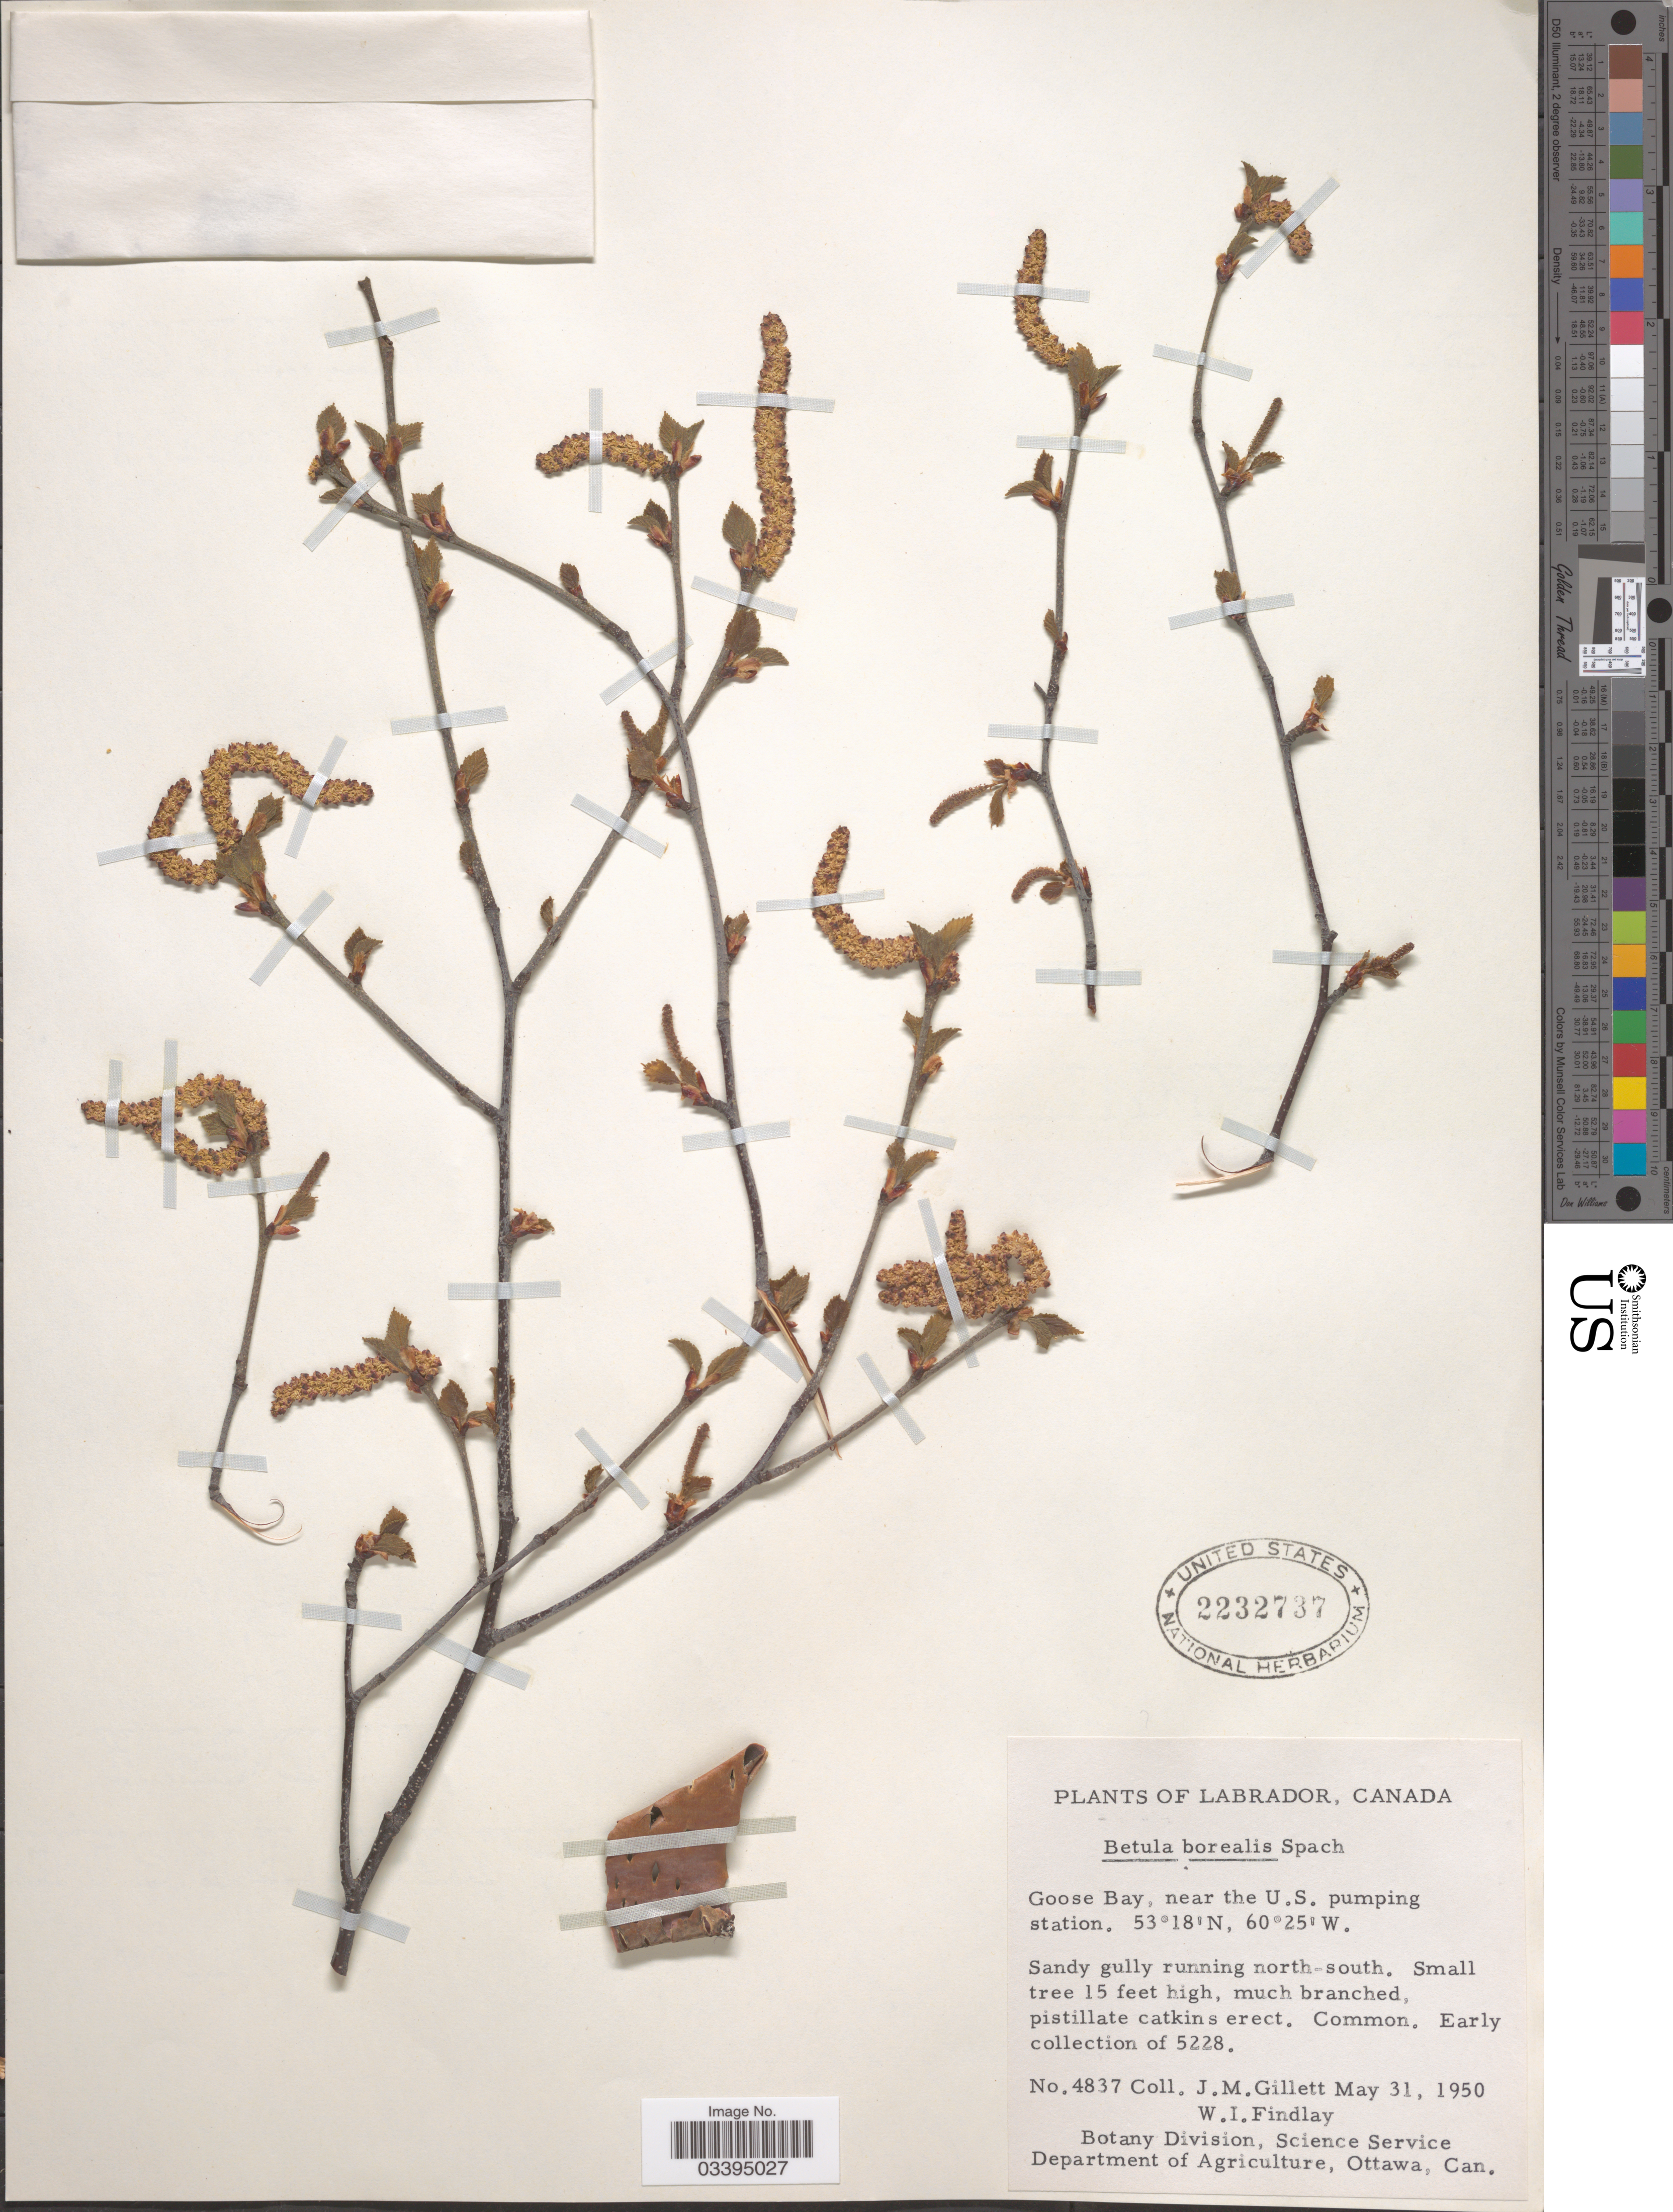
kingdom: Plantae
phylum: Tracheophyta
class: Magnoliopsida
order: Fagales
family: Betulaceae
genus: Betula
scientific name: Betula borealis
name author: Spach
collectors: J. M. Gillett & W. Findlay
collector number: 4837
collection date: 1950-05-31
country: Canada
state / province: Newfoundland and Labrador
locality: Labrador. Goose Bay, near the U.S. pumping station.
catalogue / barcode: US 2232737